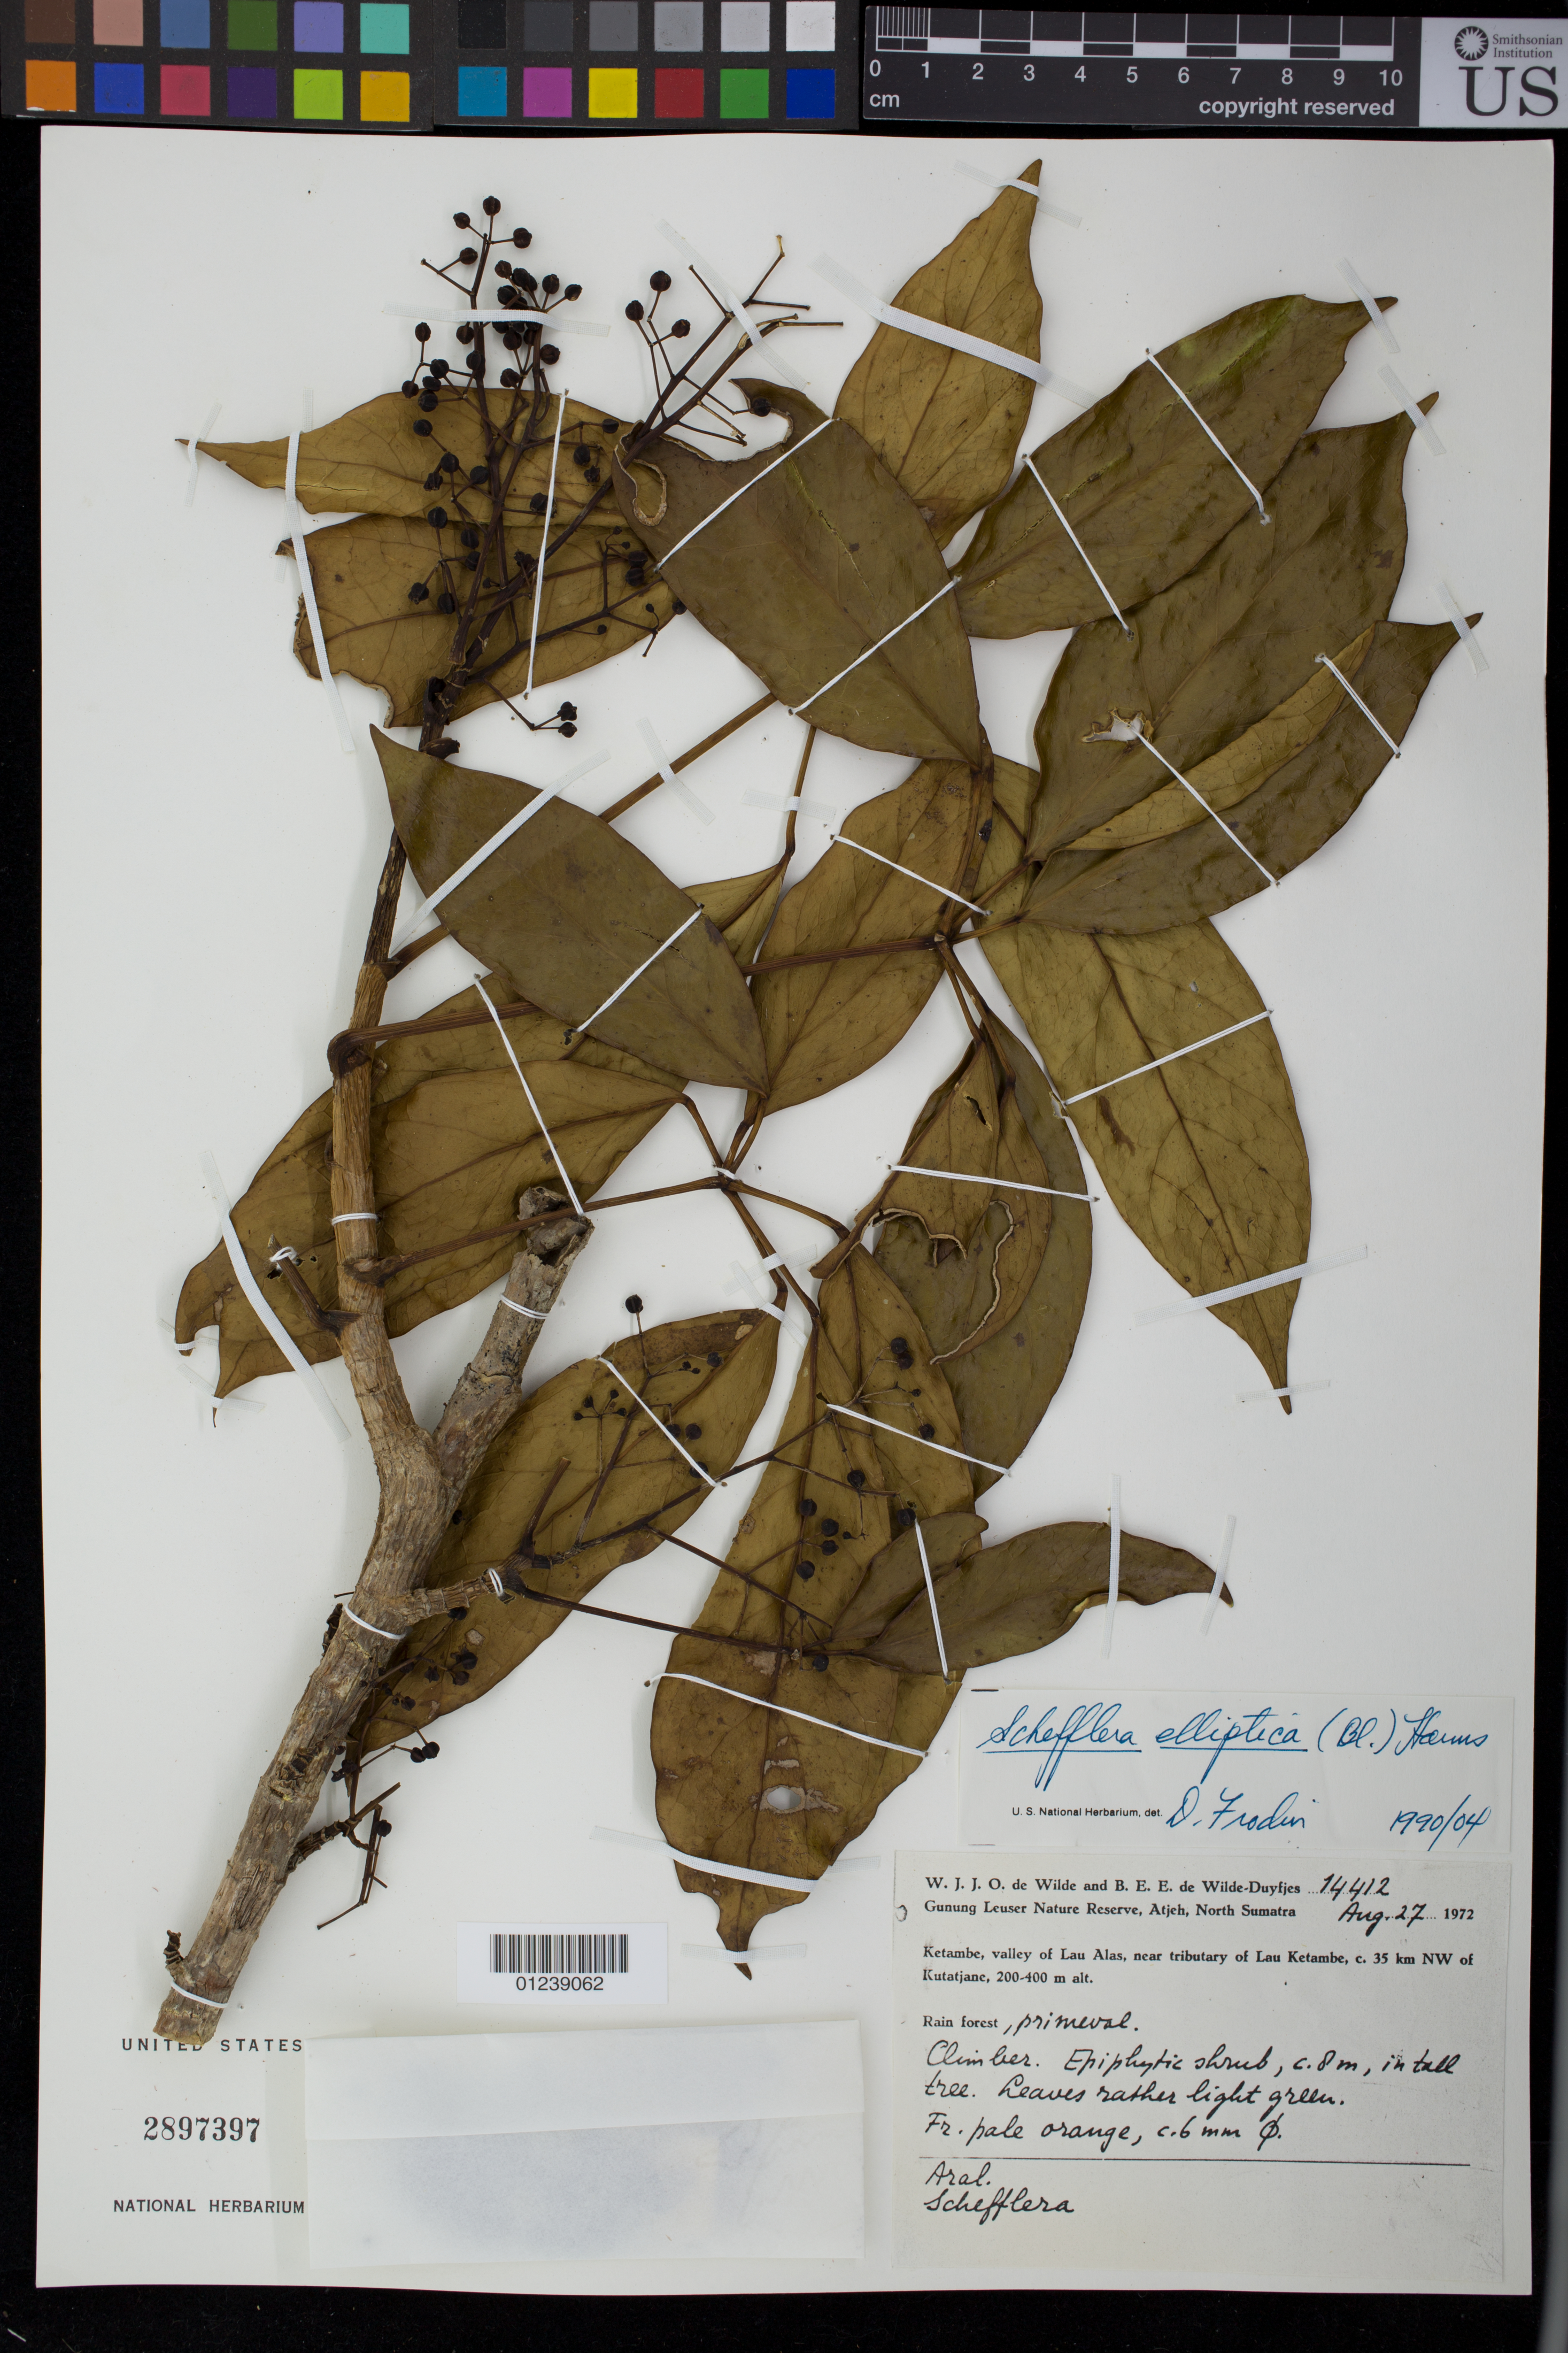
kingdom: Plantae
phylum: Tracheophyta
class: Magnoliopsida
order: Apiales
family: Araliaceae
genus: Heptapleurum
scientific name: Heptapleurum ellipticum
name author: (Blume) Seem.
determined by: Wagner, W. L., (BOT), Smithsonian Institution - National Museum of Natural History (UNITED STATES)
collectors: W. J. de Wilde & B. E. de Wilde-Duyfjes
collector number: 14412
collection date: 1972-08-27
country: Indonesia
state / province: Sumatra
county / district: Sumatera Utara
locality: Gunung Leuser Nature Reserve, Atjeh. Ketambe, valley of Lau Alas, near tributary of Lau Ketambe, c. 35 km NW of Kutatjane.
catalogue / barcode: US 2897397